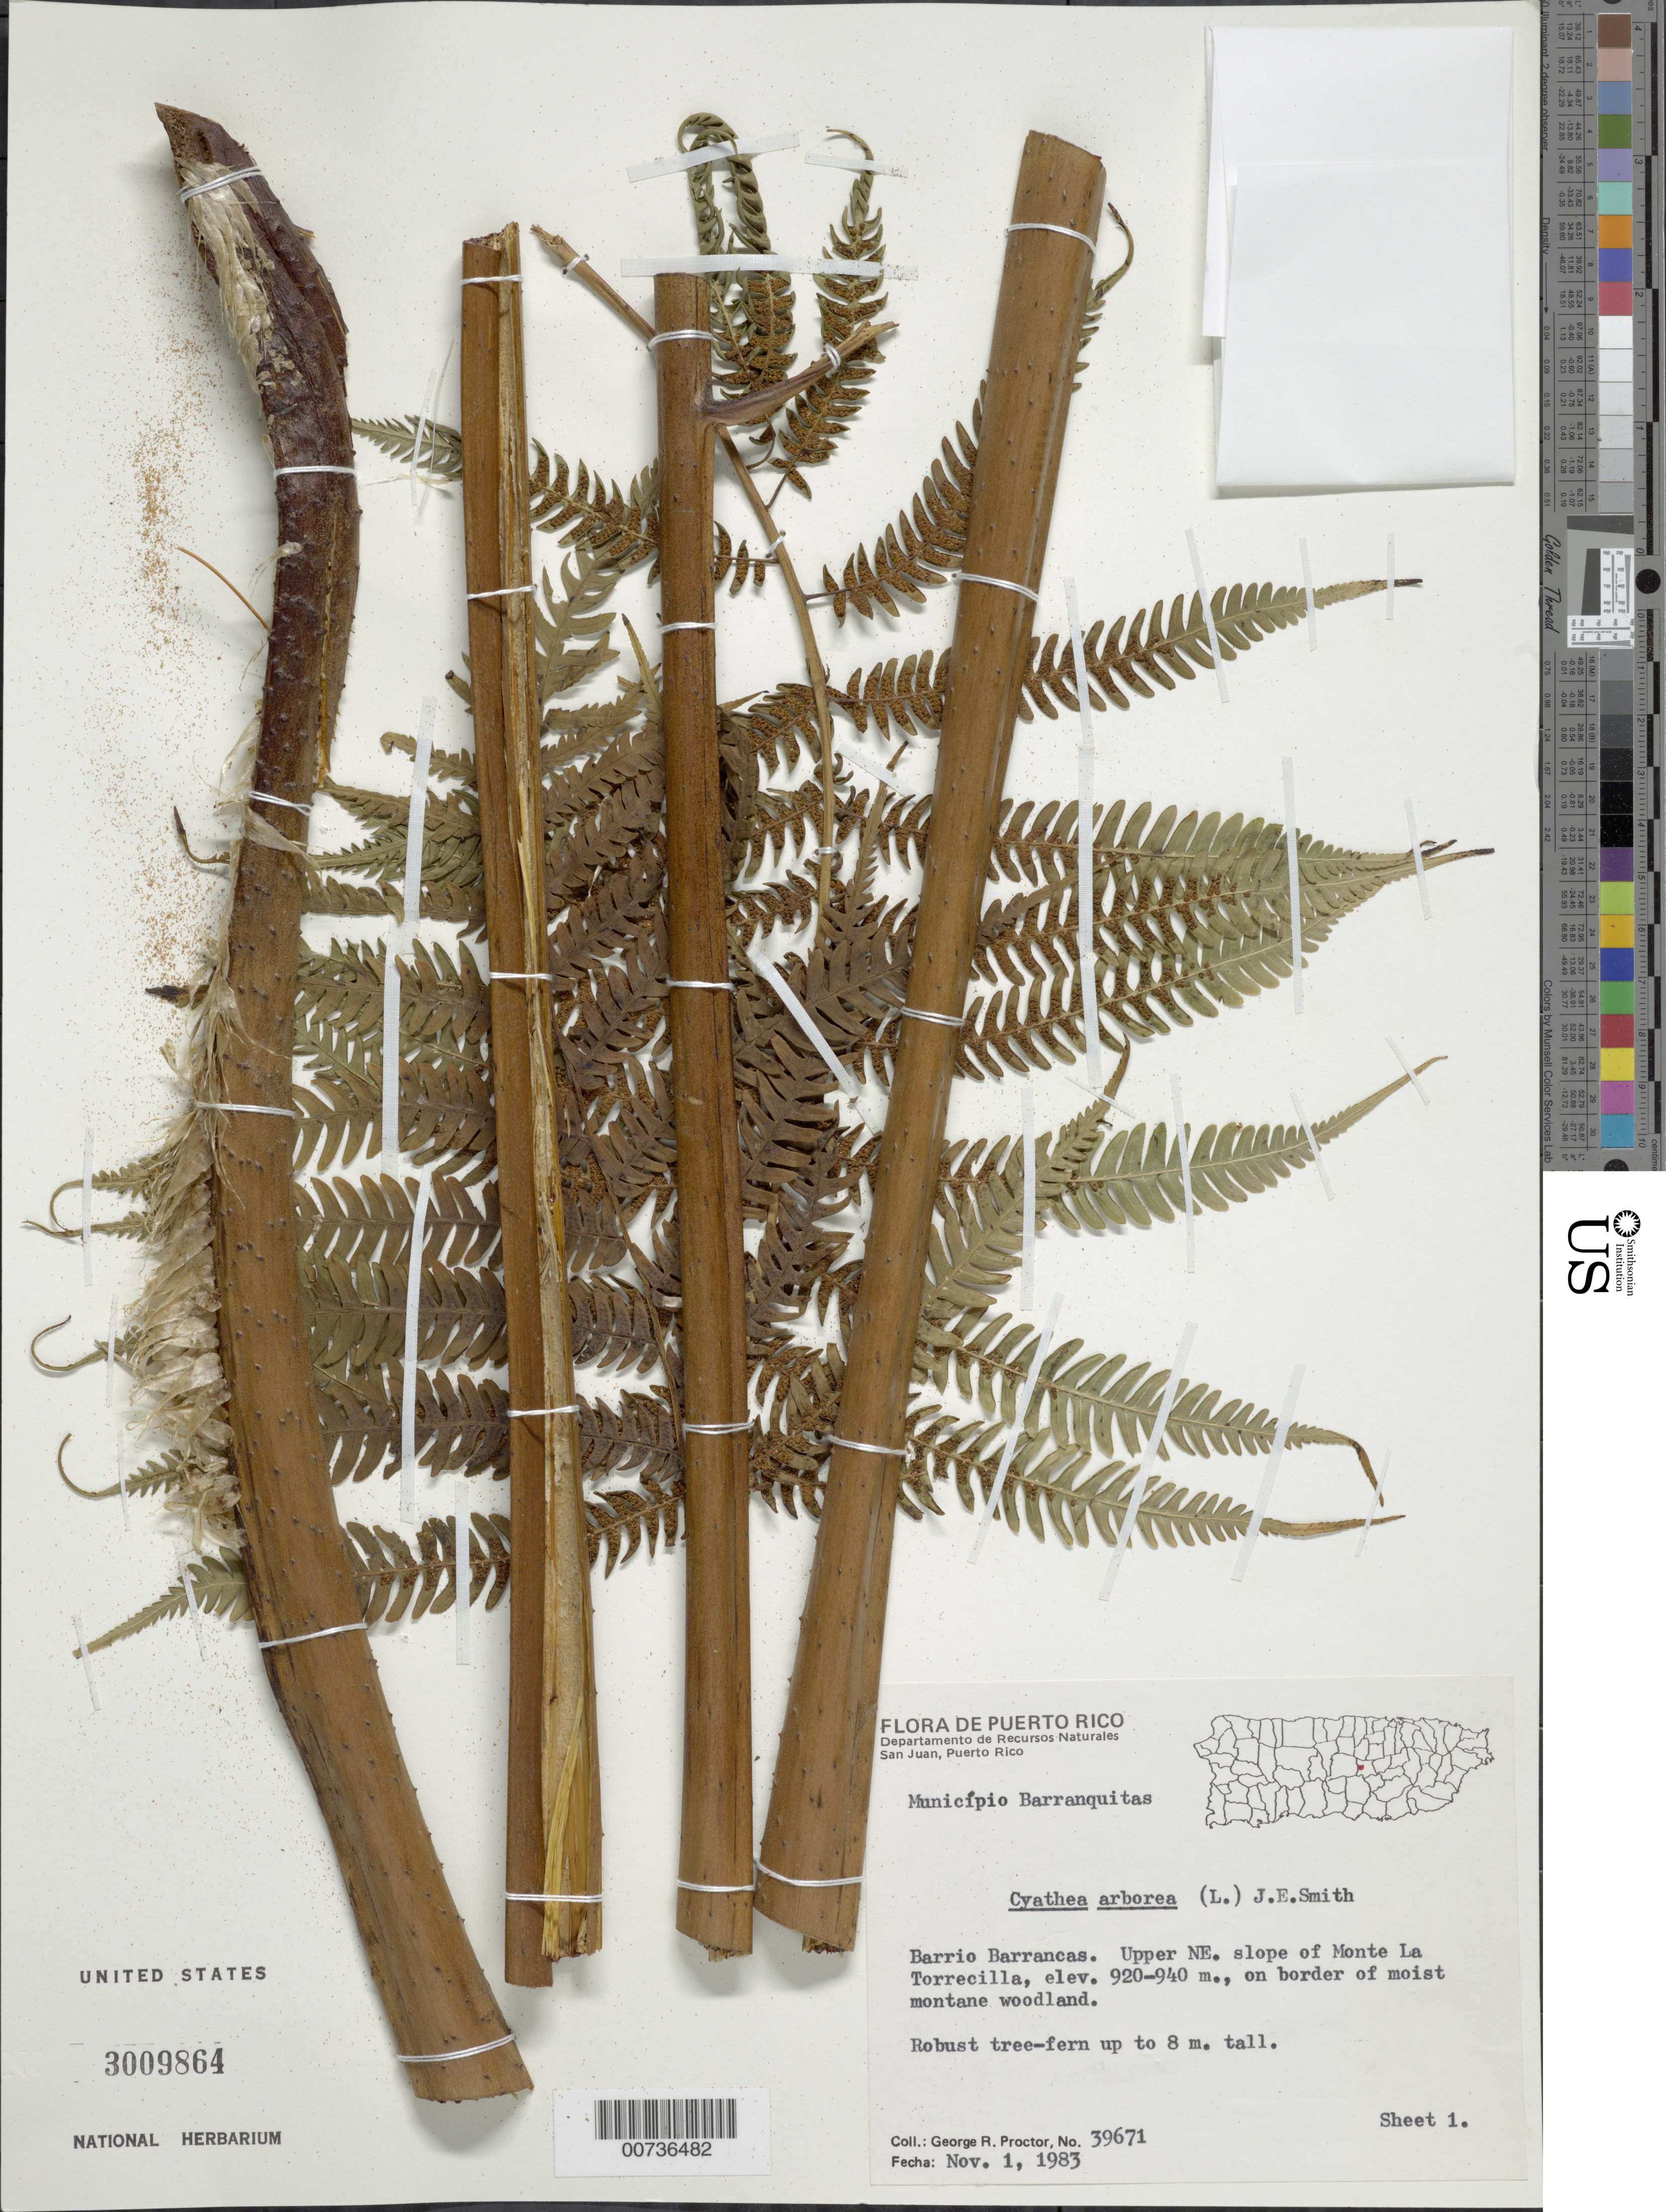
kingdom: Plantae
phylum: Tracheophyta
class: Polypodiopsida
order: Cyatheales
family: Cyatheaceae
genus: Cyathea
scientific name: Cyathea arborea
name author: (L.) Sm.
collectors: G. R. Proctor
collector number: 39671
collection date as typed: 01 Nov 1983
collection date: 1983-11-01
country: Puerto Rico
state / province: Barranquitas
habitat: On border of moist montane woodland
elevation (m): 920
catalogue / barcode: US 3009864